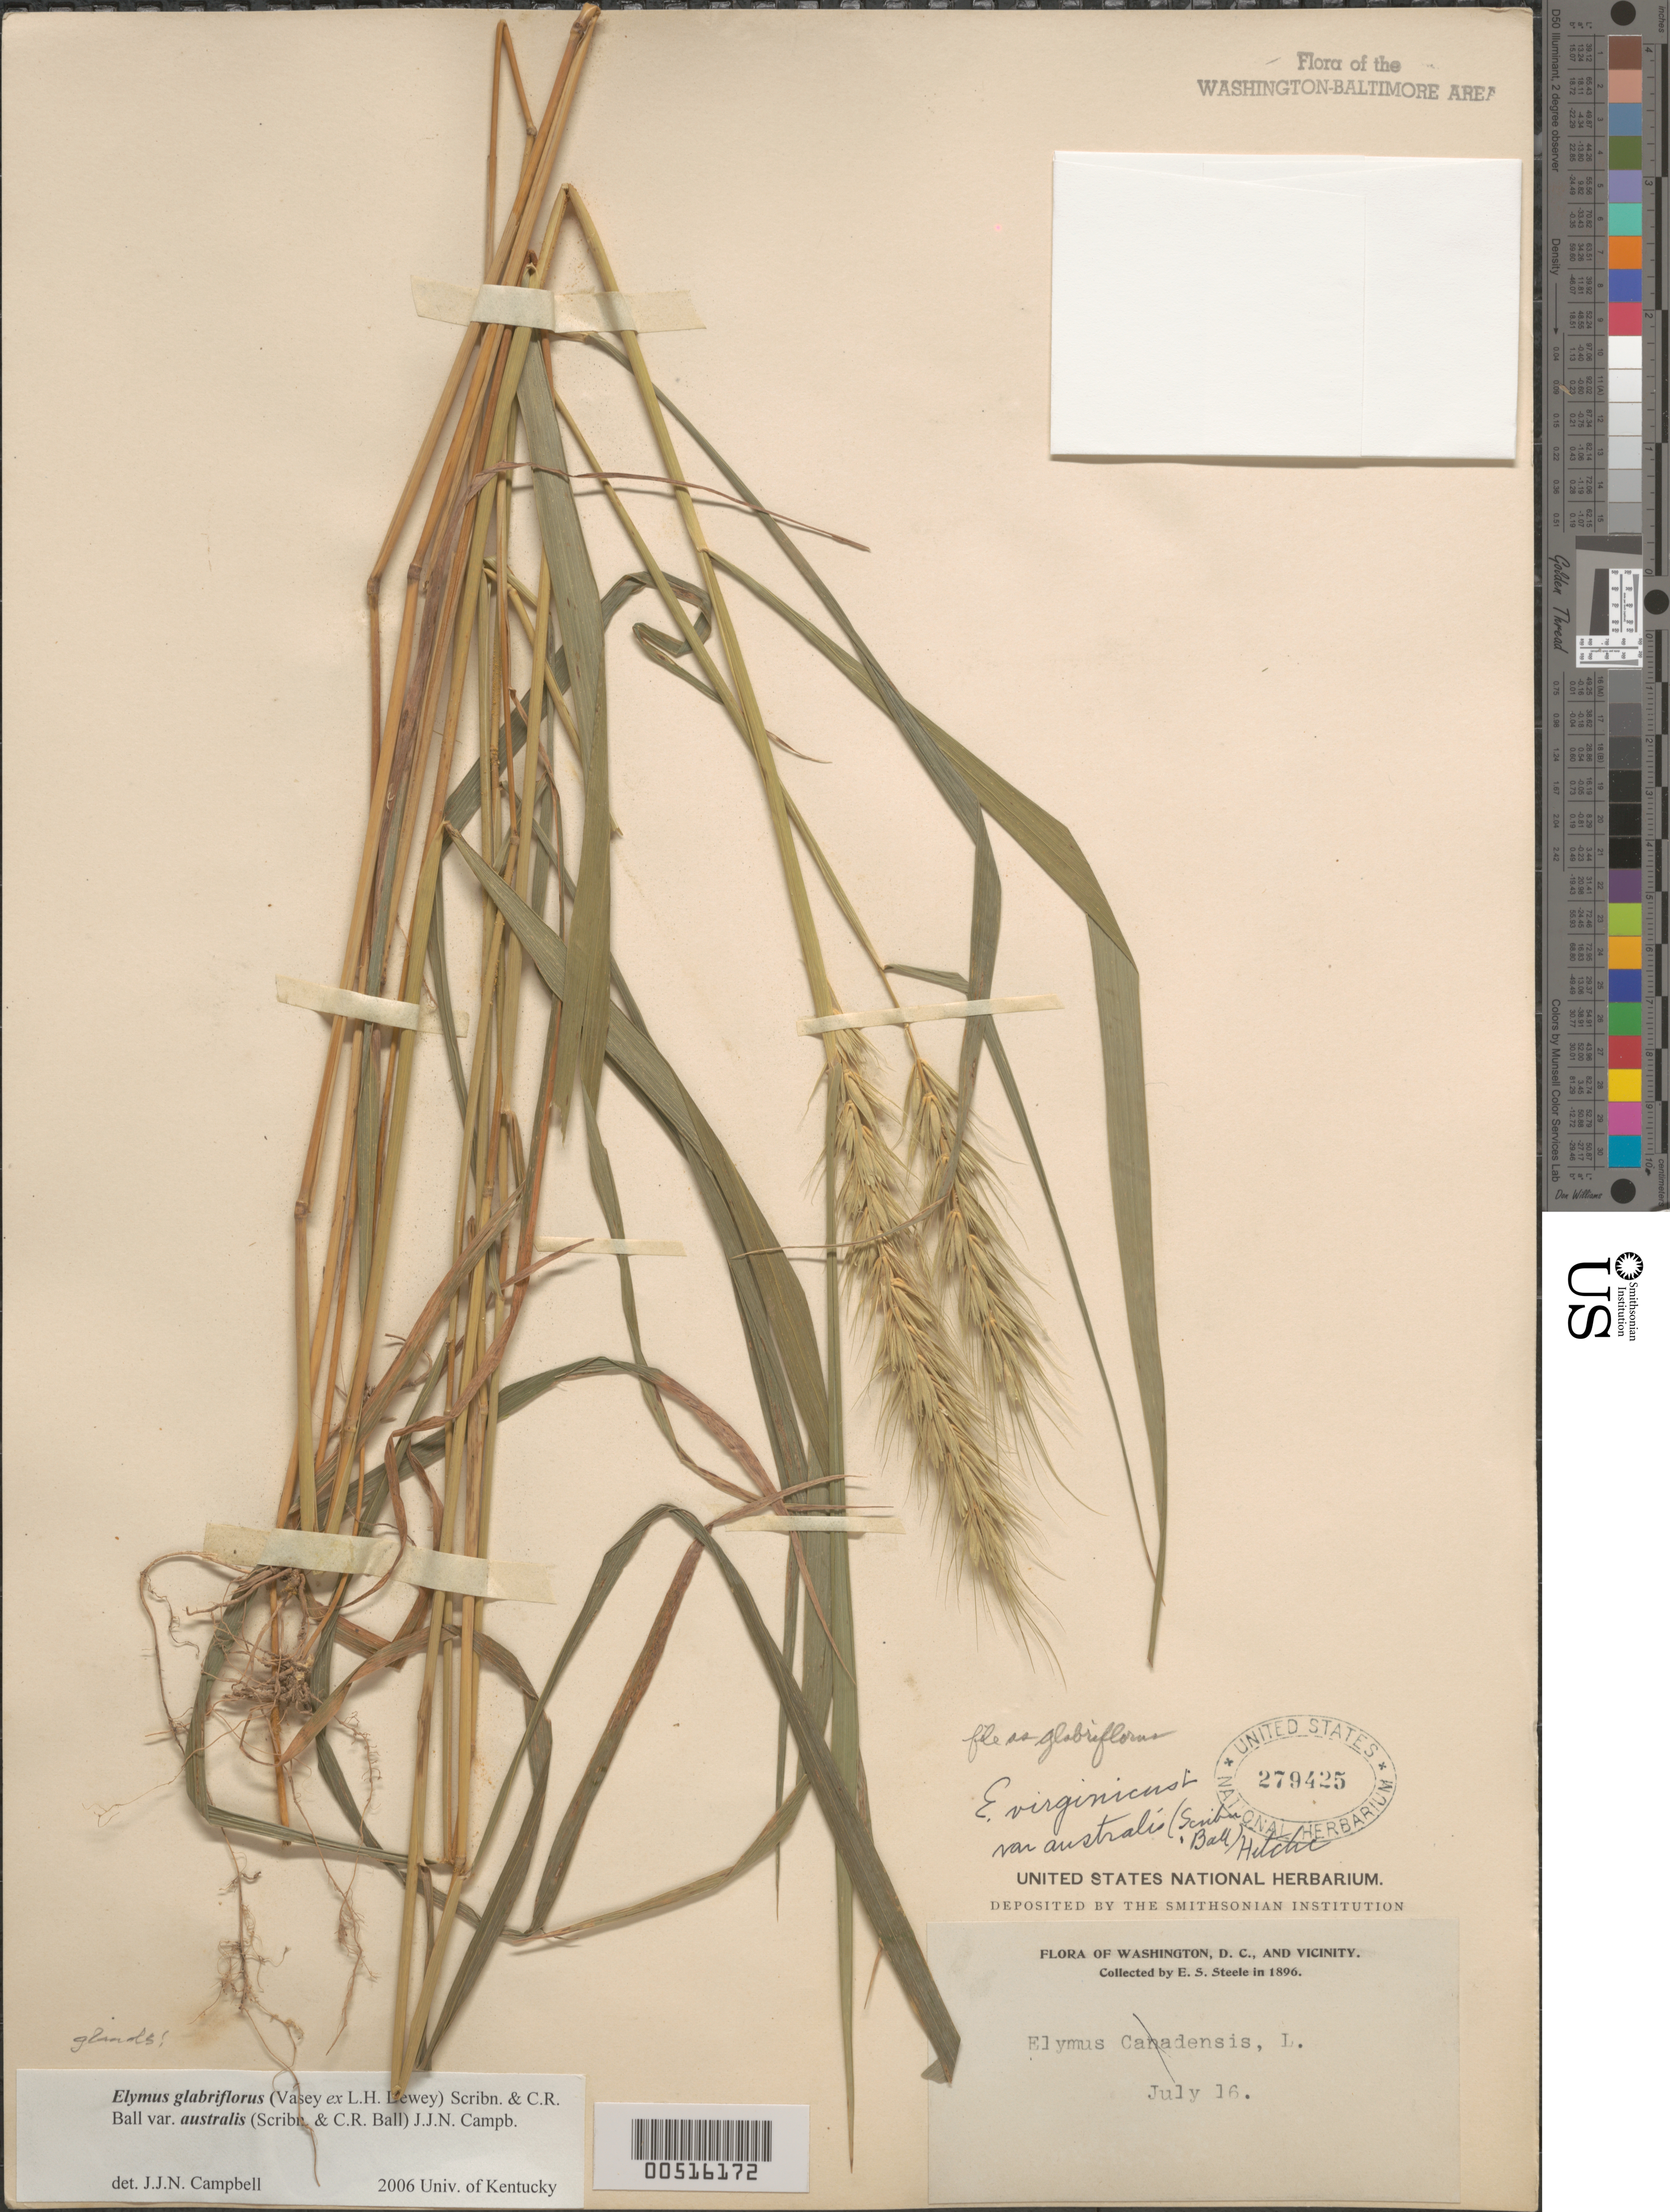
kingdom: Plantae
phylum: Tracheophyta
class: Liliopsida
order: Poales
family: Poaceae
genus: Elymus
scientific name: Elymus glabriflorus var. australis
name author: (Scribn. & C.R. Ball) J.J.N. Campb.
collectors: E. Steele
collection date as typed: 16 Jul 1896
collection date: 1896-07-16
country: United States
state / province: District of Columbia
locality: Washington DC area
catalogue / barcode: US 279425